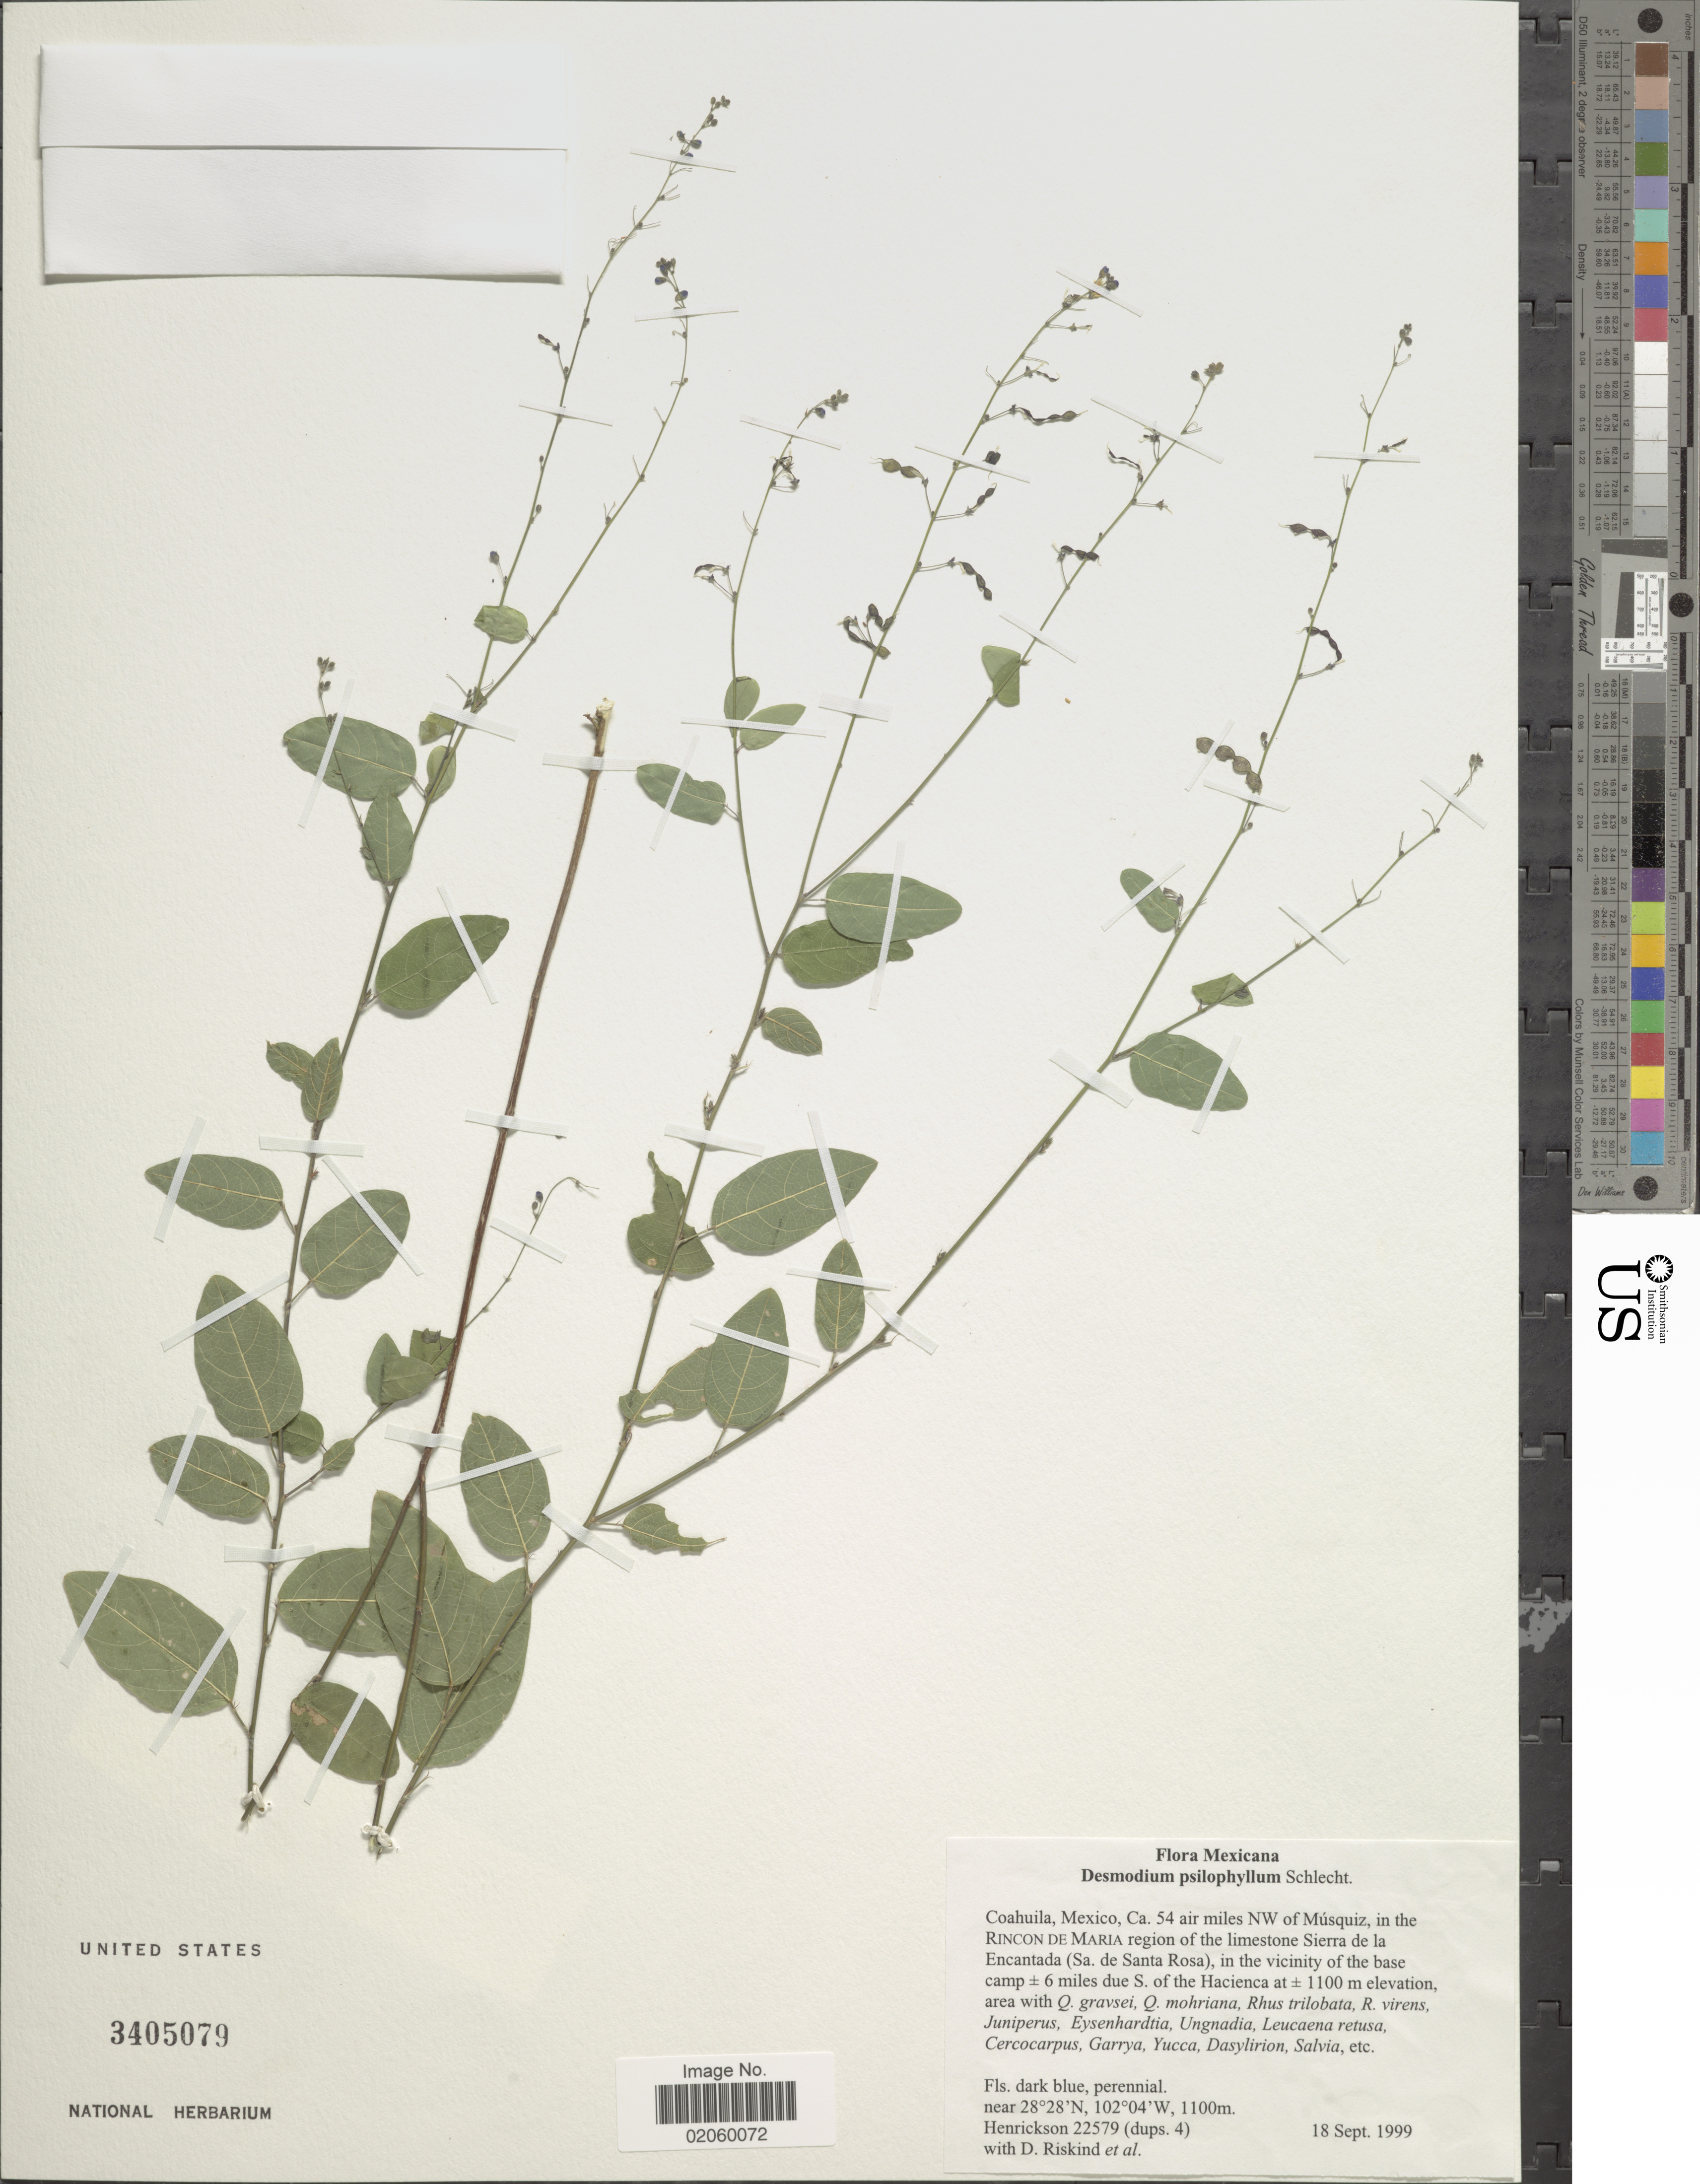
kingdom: Plantae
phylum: Tracheophyta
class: Magnoliopsida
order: Fabales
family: Fabaceae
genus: Desmodium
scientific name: Desmodium psilophyllum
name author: Schltdl.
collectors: -. Henrickson, D. Riskind & et al.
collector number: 22579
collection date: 1999-09-18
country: Mexico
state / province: Coahuila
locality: Ca. 54 air miles NW of Musquiz in the Rincon de Maria Region of the limestone Sierra de la Encantada (Sa. de Santa Rosa) in the vicinity of the base camp +- 6 miles due S. of the Haceinca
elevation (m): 1100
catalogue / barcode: US 3405079